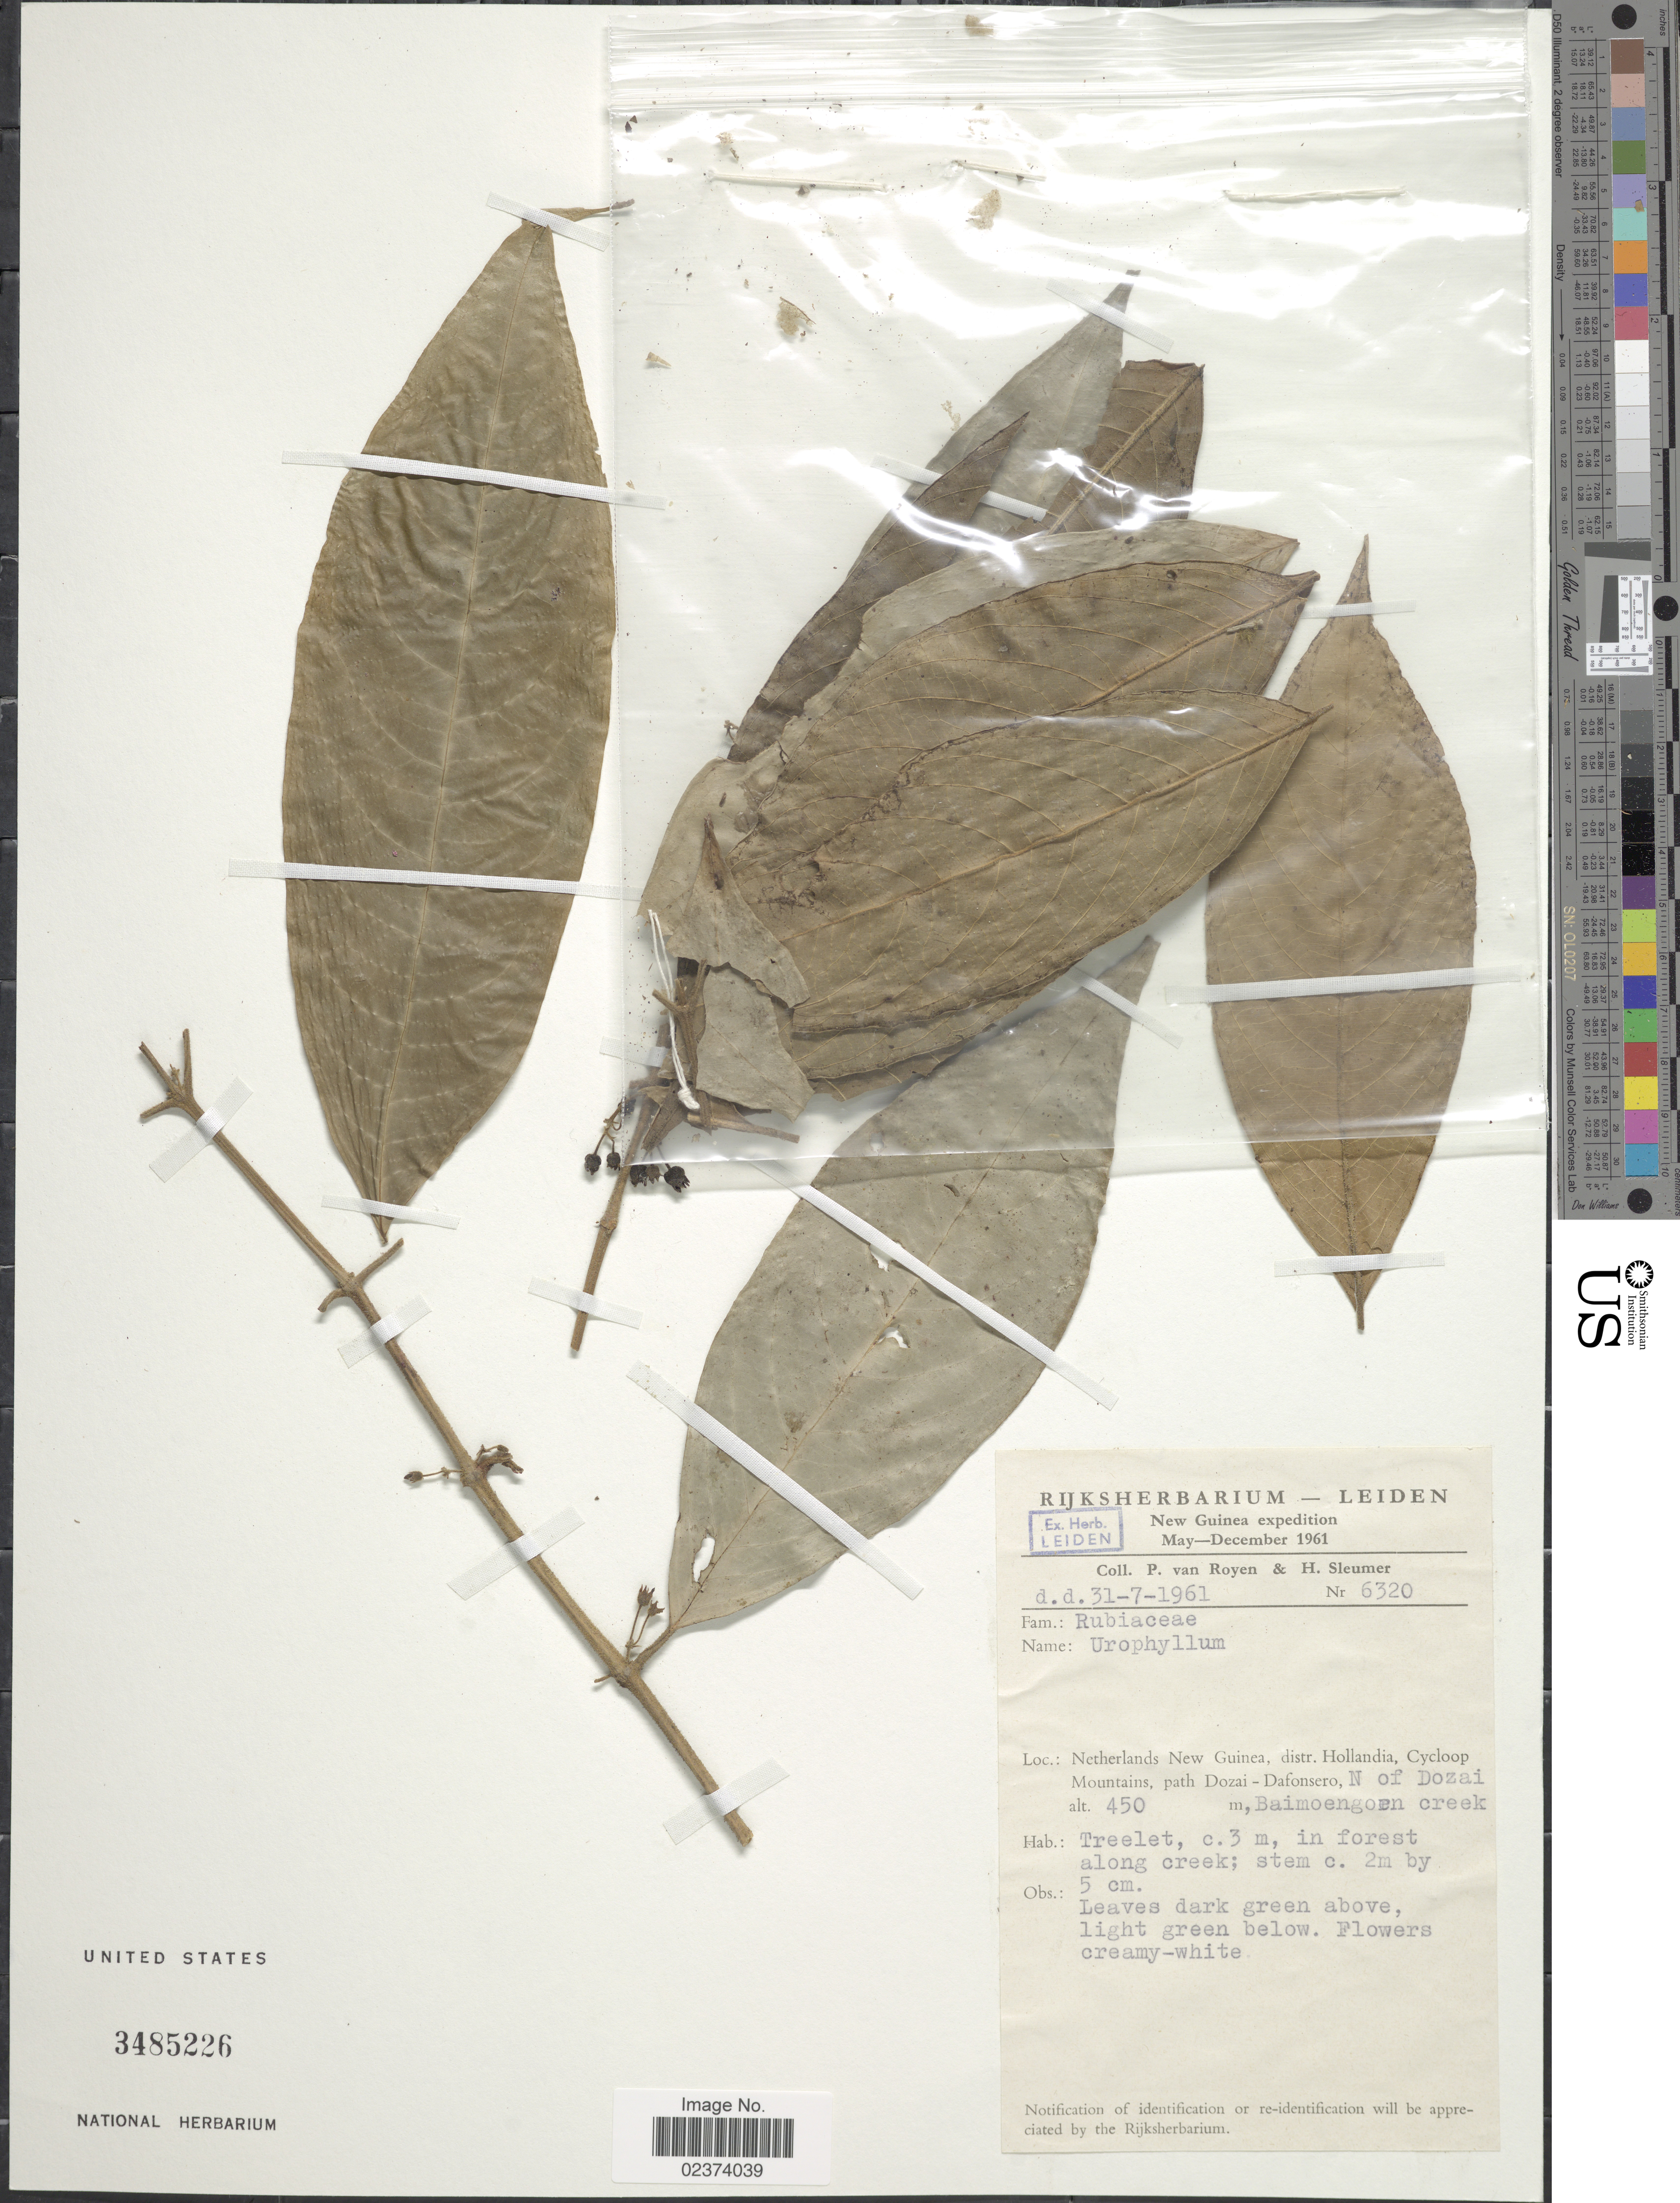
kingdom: Plantae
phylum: Tracheophyta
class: Magnoliopsida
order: Gentianales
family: Rubiaceae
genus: Urophyllum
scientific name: Urophyllum sp.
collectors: P. van Royen & H. O. Sleumer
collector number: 6320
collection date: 1961-07-31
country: Indonesia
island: New Guinea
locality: New Guinea, Netherlands New Guinea, distr. Hollandia, Cycloop Mountains, path Dozai - Dafonsero, N of Dozai, Baimoengoen Creek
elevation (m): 450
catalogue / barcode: US 3485226